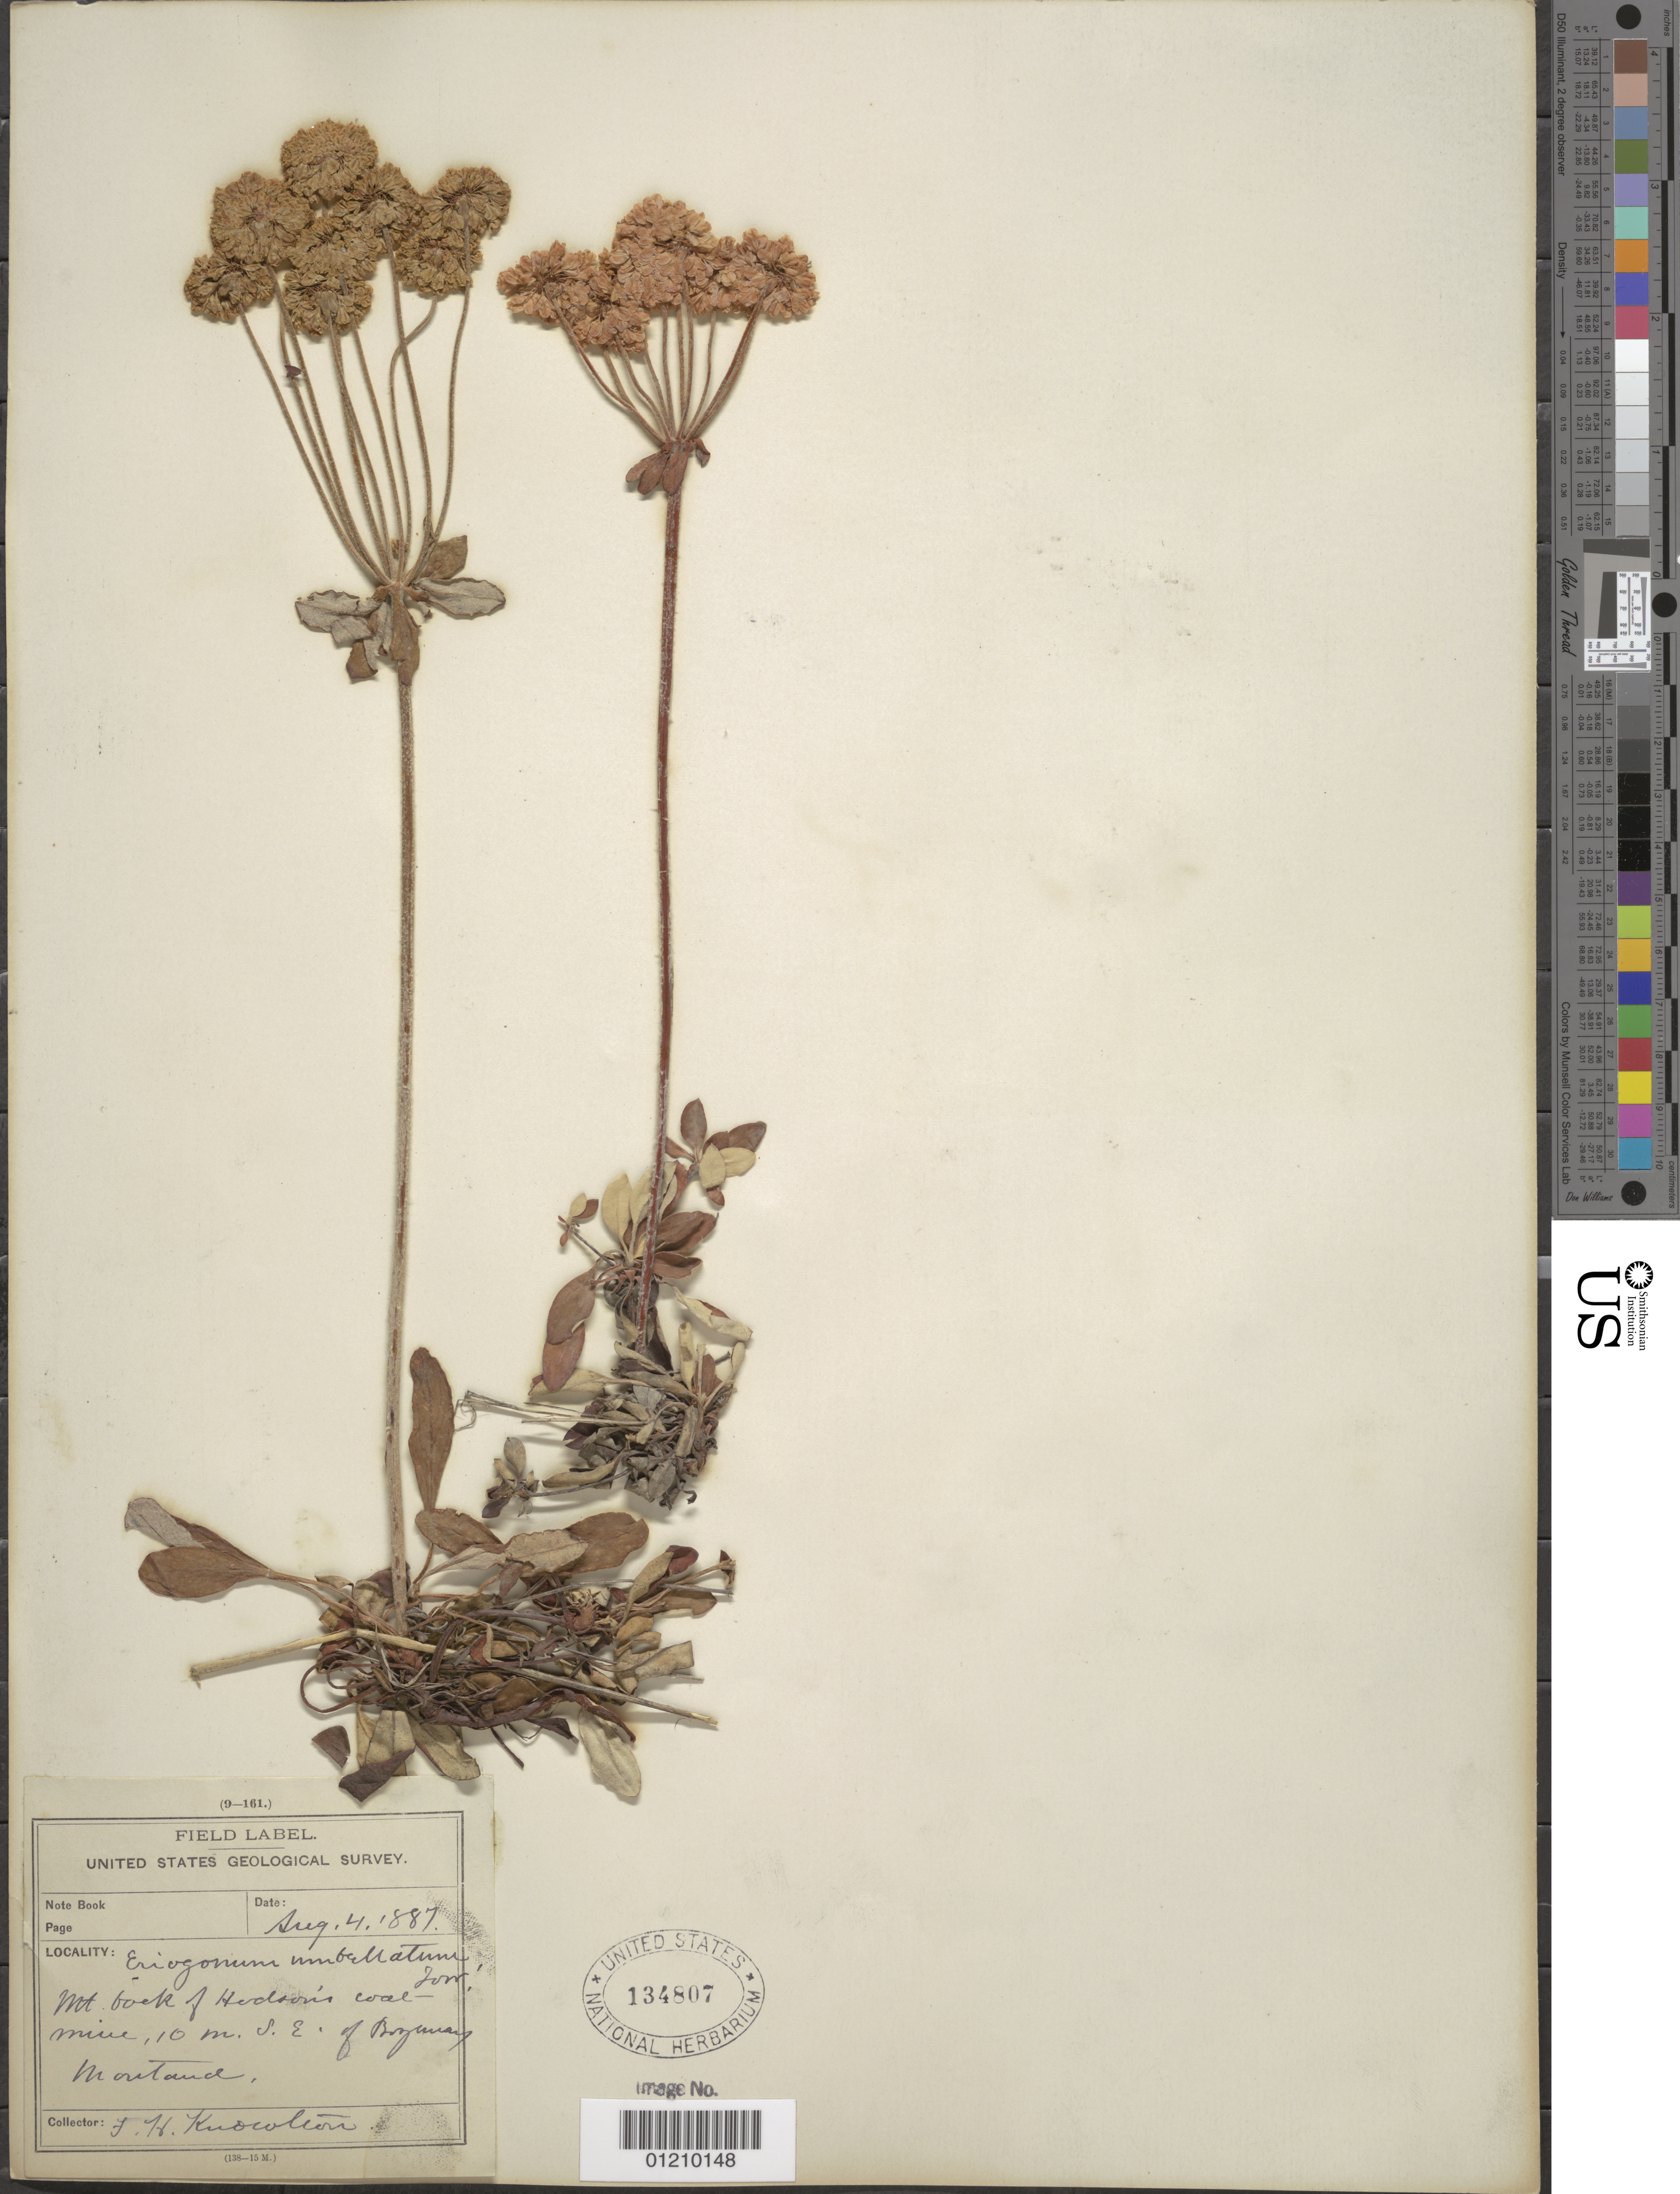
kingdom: Plantae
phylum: Tracheophyta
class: Magnoliopsida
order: Caryophyllales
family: Polygonaceae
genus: Eriogonum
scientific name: Eriogonum umbellatum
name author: Torr.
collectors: F. H. Knowlton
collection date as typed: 4 Aug 1887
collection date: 1887-08-04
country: United States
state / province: Montana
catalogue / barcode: US 134807